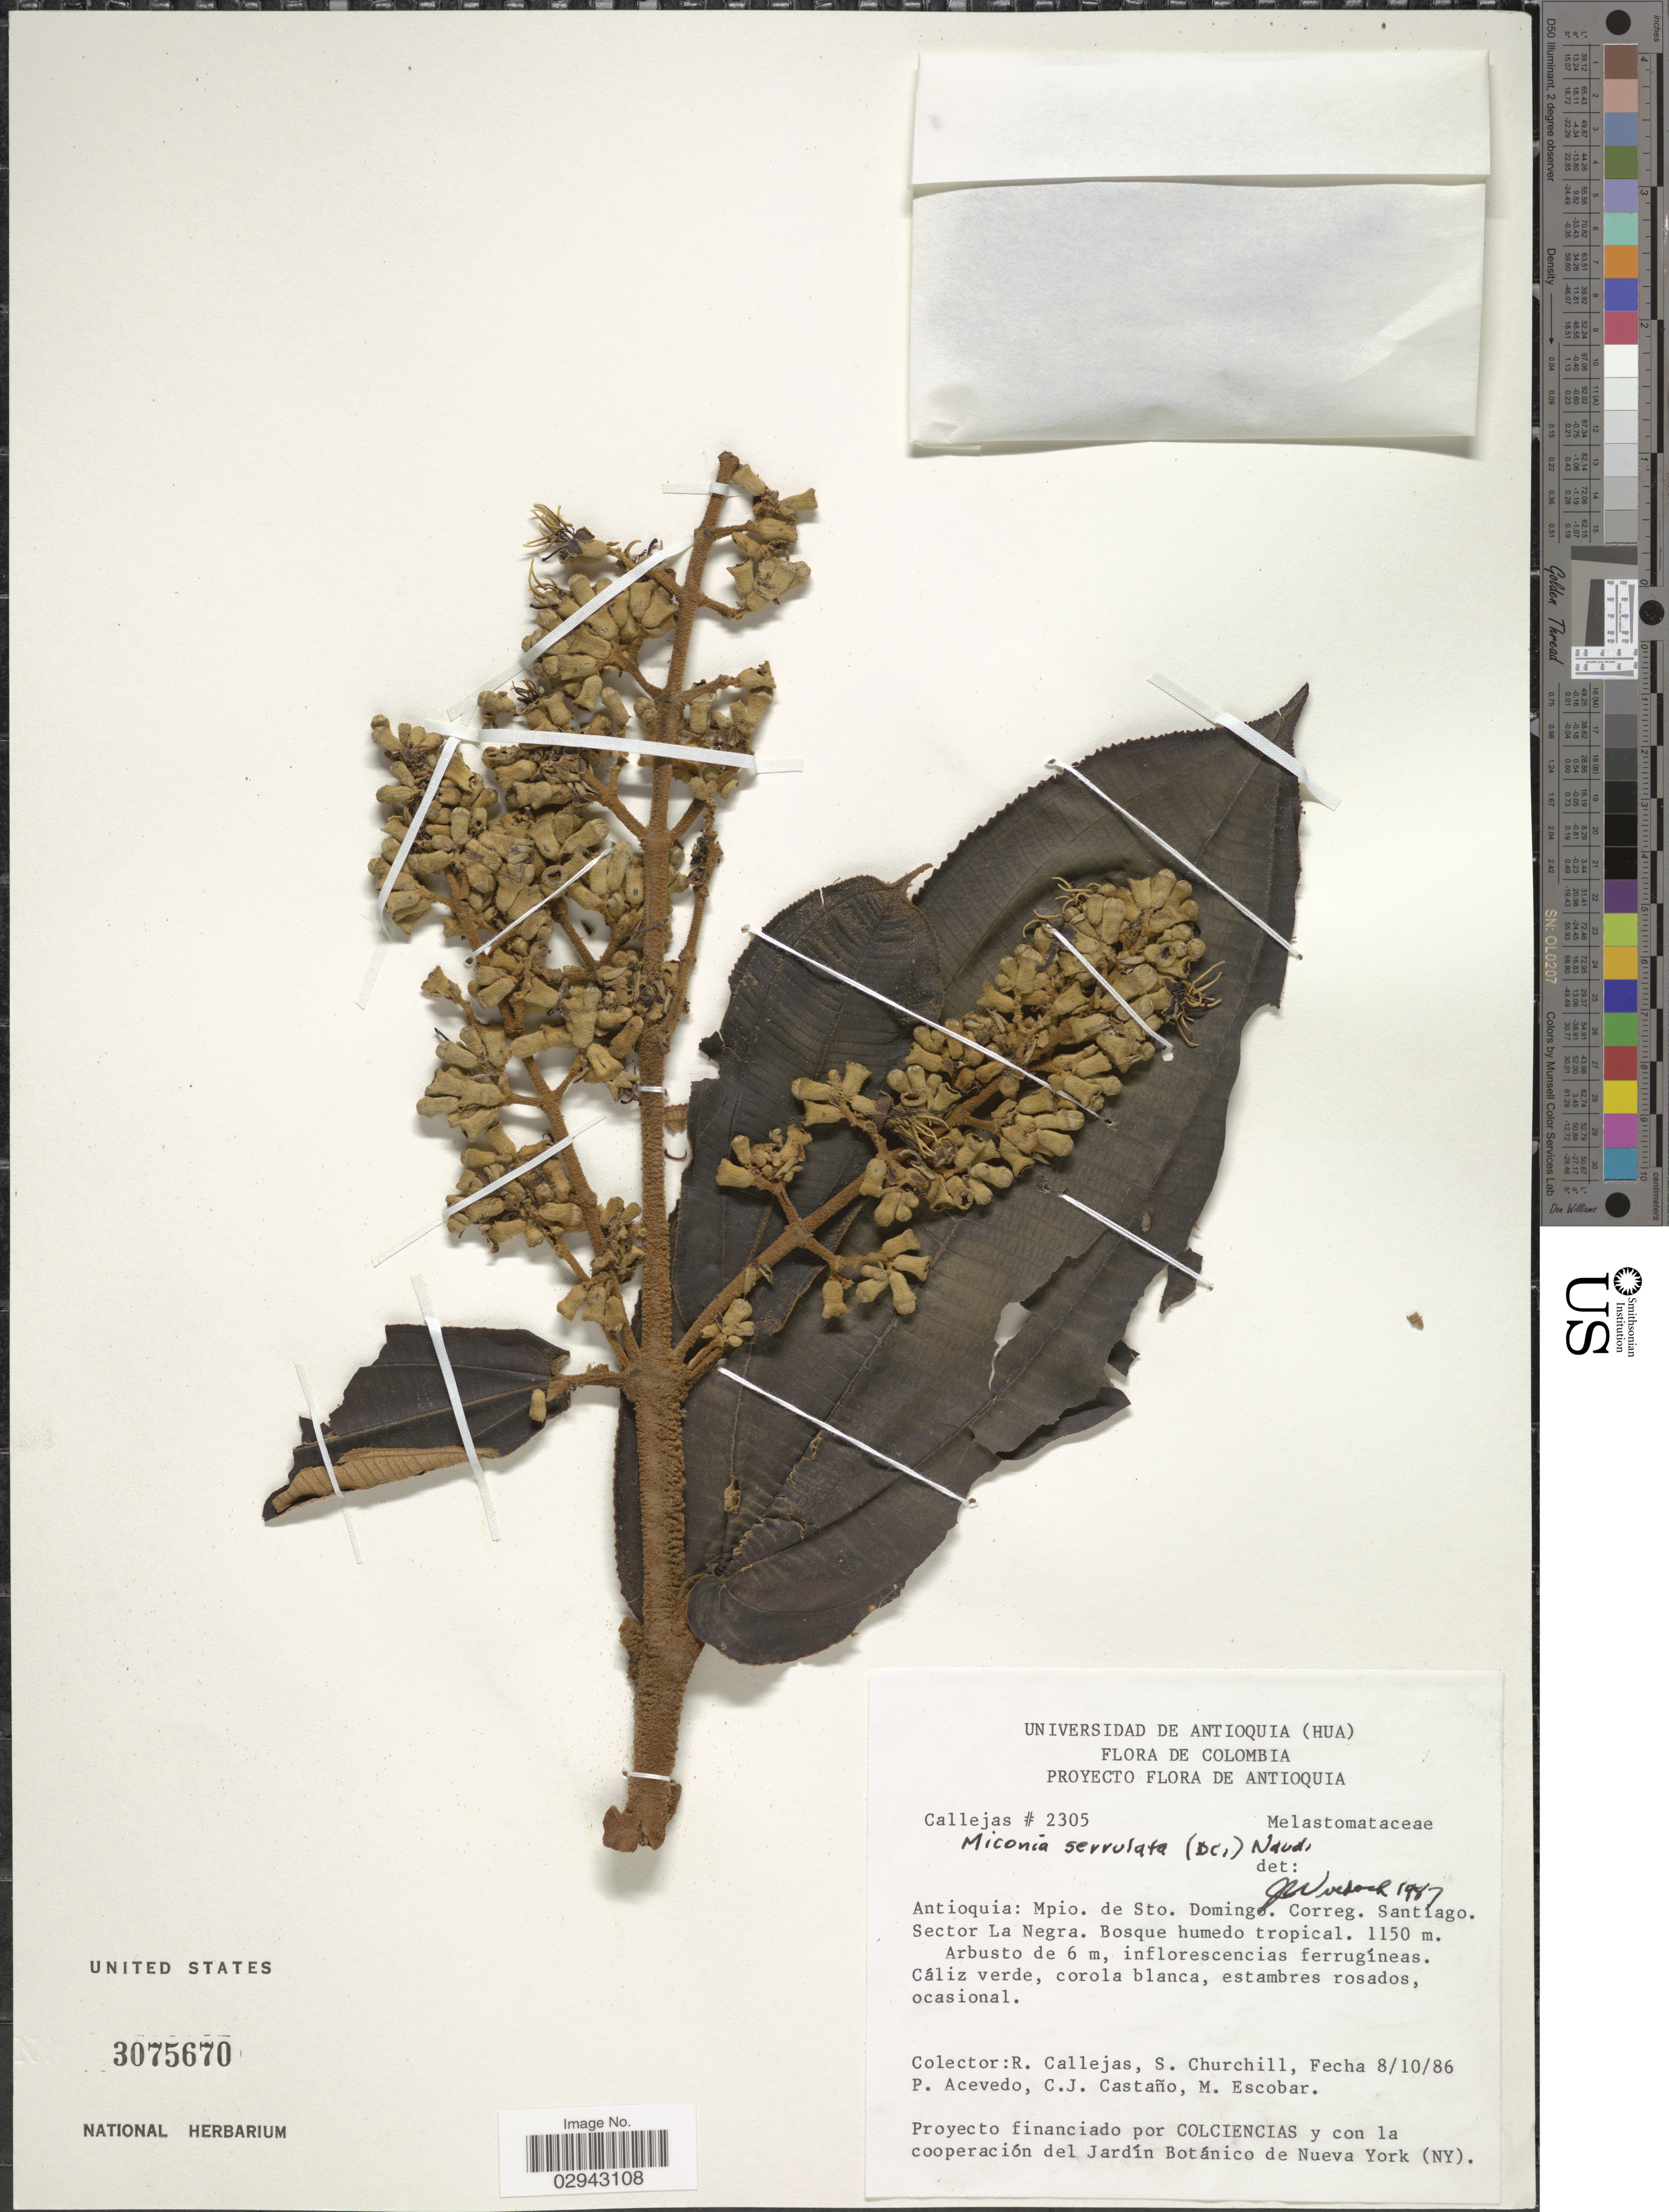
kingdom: Plantae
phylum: Tracheophyta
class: Magnoliopsida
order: Myrtales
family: Melastomataceae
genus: Miconia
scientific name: Miconia serrulata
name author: (DC.) Naudin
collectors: R. Callejas, S. Churchill, P. Acevedo-Rodr., C. Castaño & M. Escobar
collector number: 2305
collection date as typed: Transcribed d/m/y: 8/10/86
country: Colombia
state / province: Antioquia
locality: Mpio. de Sto. Domingo. Correg. Santiago. Sector La Negra.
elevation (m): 1150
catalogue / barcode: US 3075670